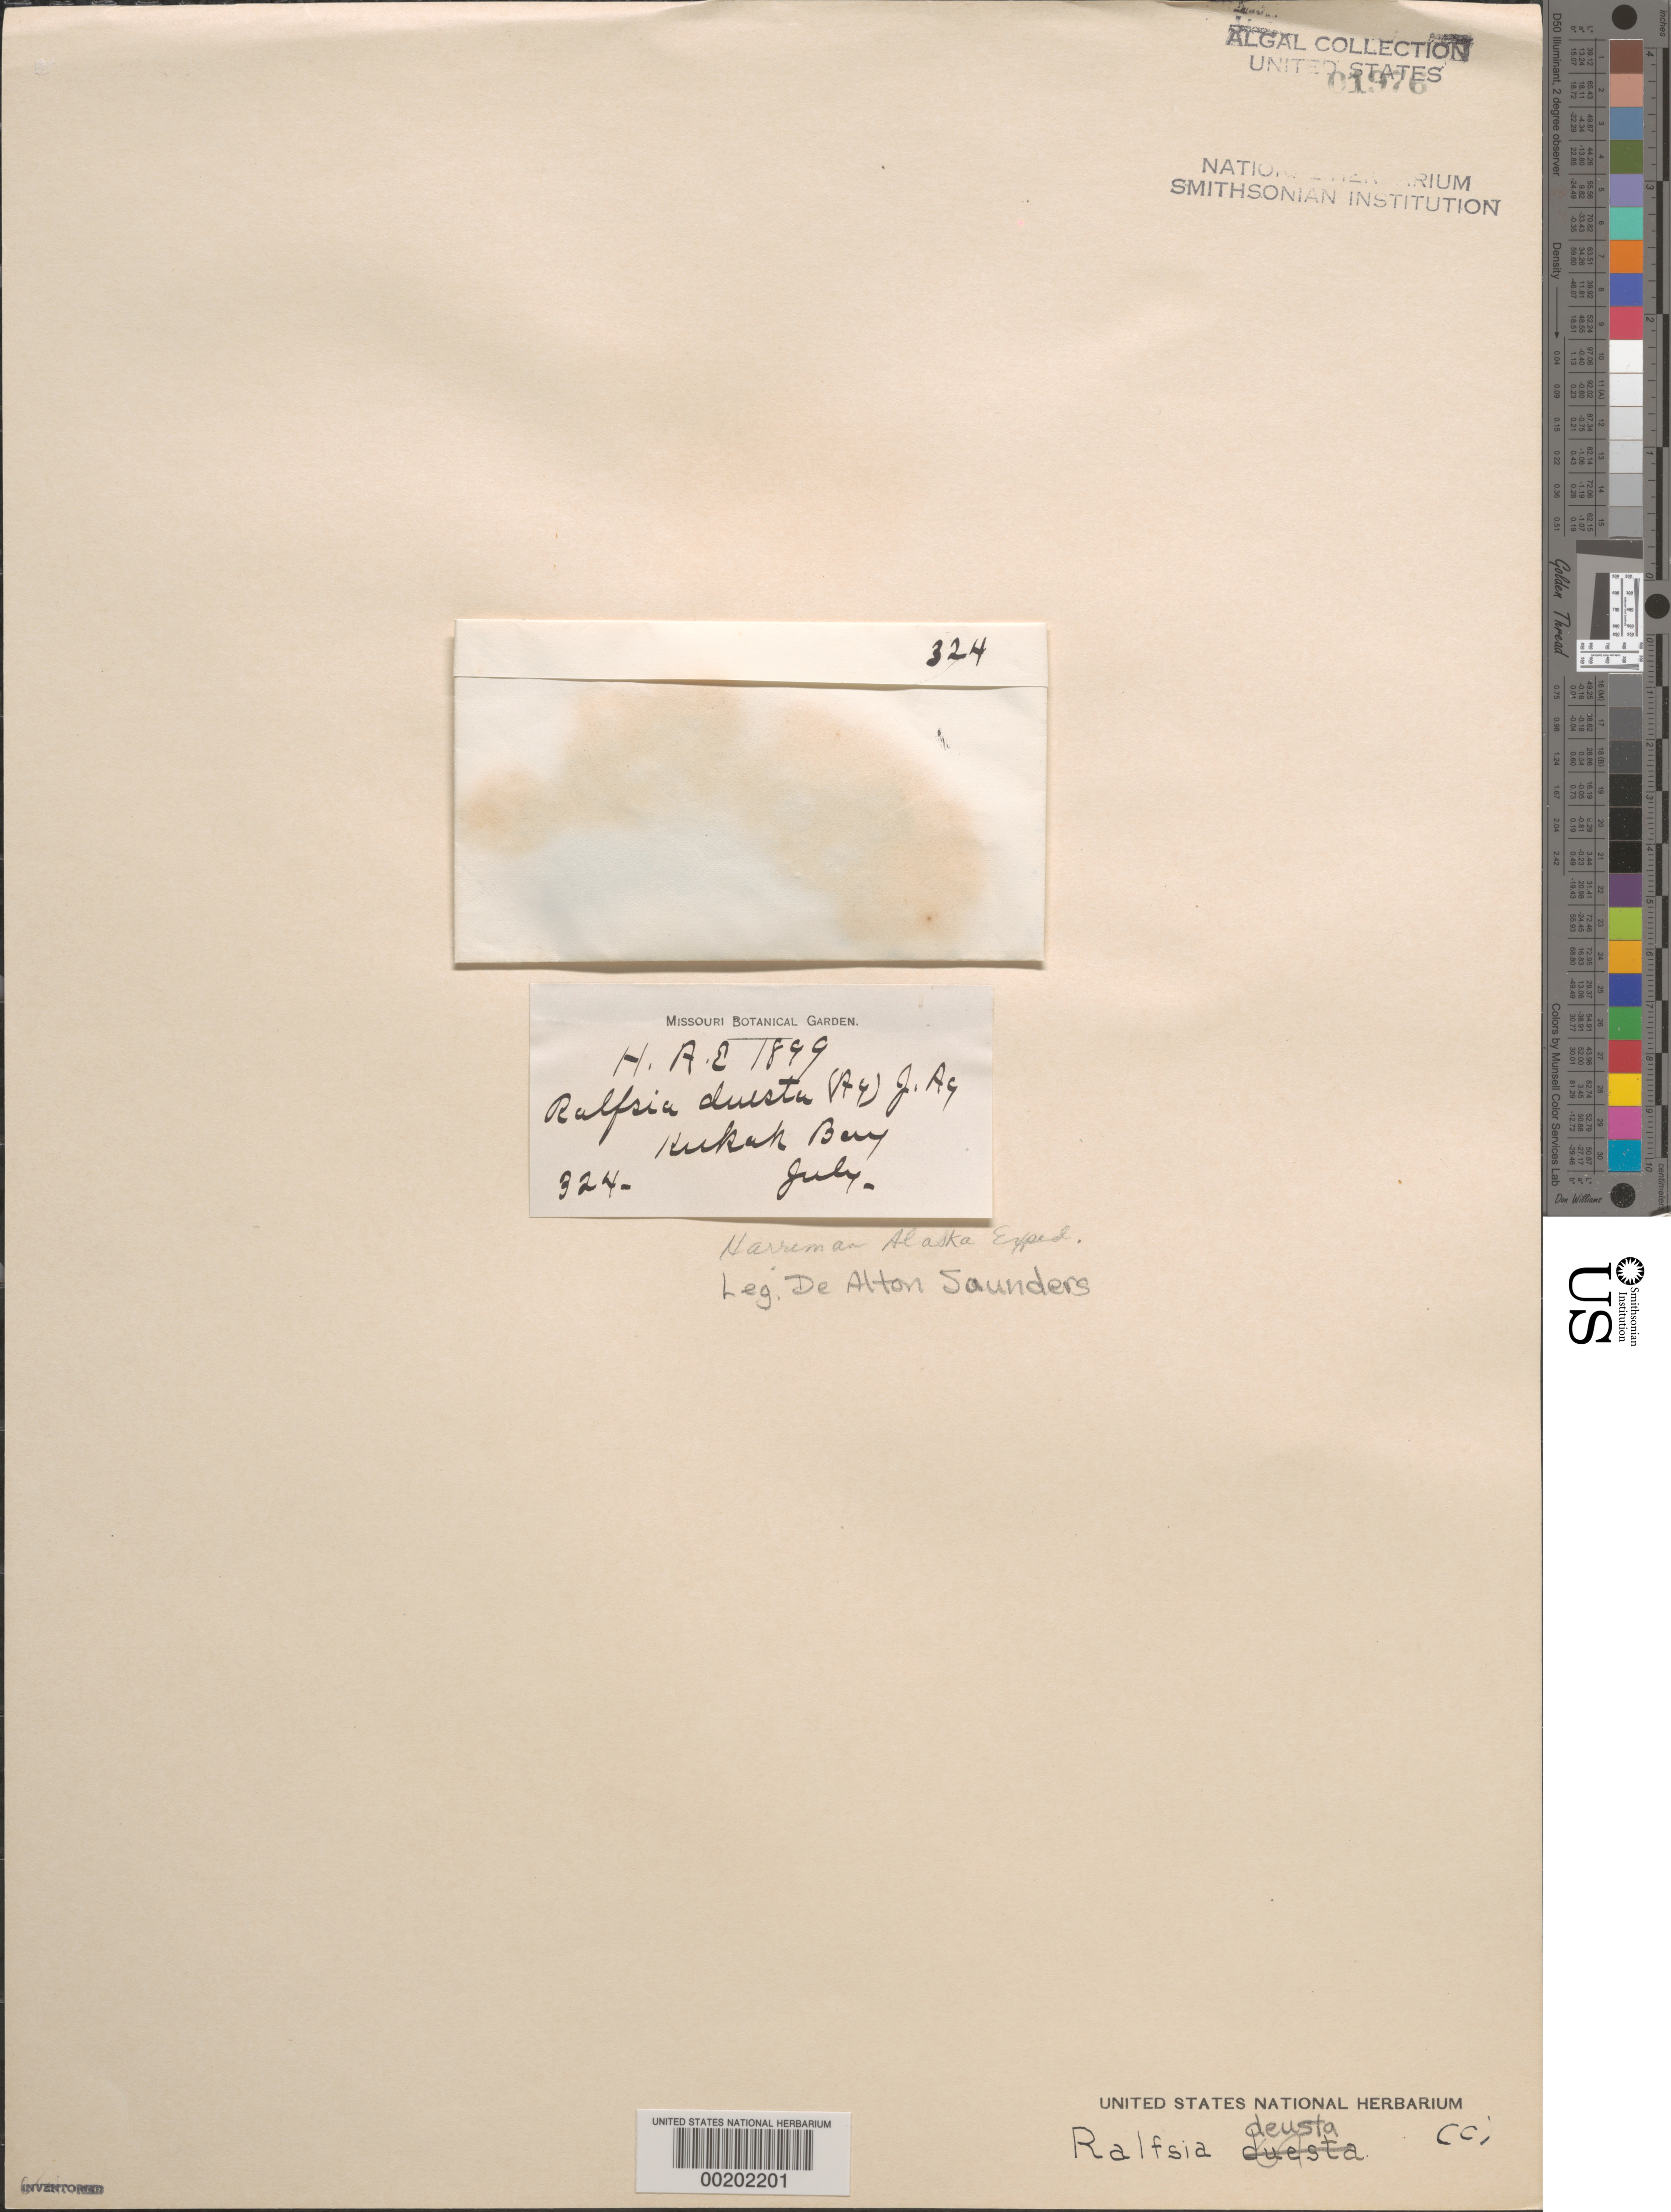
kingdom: Chromista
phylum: Ochrophyta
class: Phaeophyceae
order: Ralfsiales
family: Ralfsiaceae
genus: Ralfsia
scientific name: Ralfsia fungiformis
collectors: D. Saunders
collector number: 324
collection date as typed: Jul 1899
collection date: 1899-07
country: United States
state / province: Alaska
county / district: Dillingham Division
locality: Kukak Bay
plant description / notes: Harriman Alaska Expedition, 1899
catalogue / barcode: US 1976